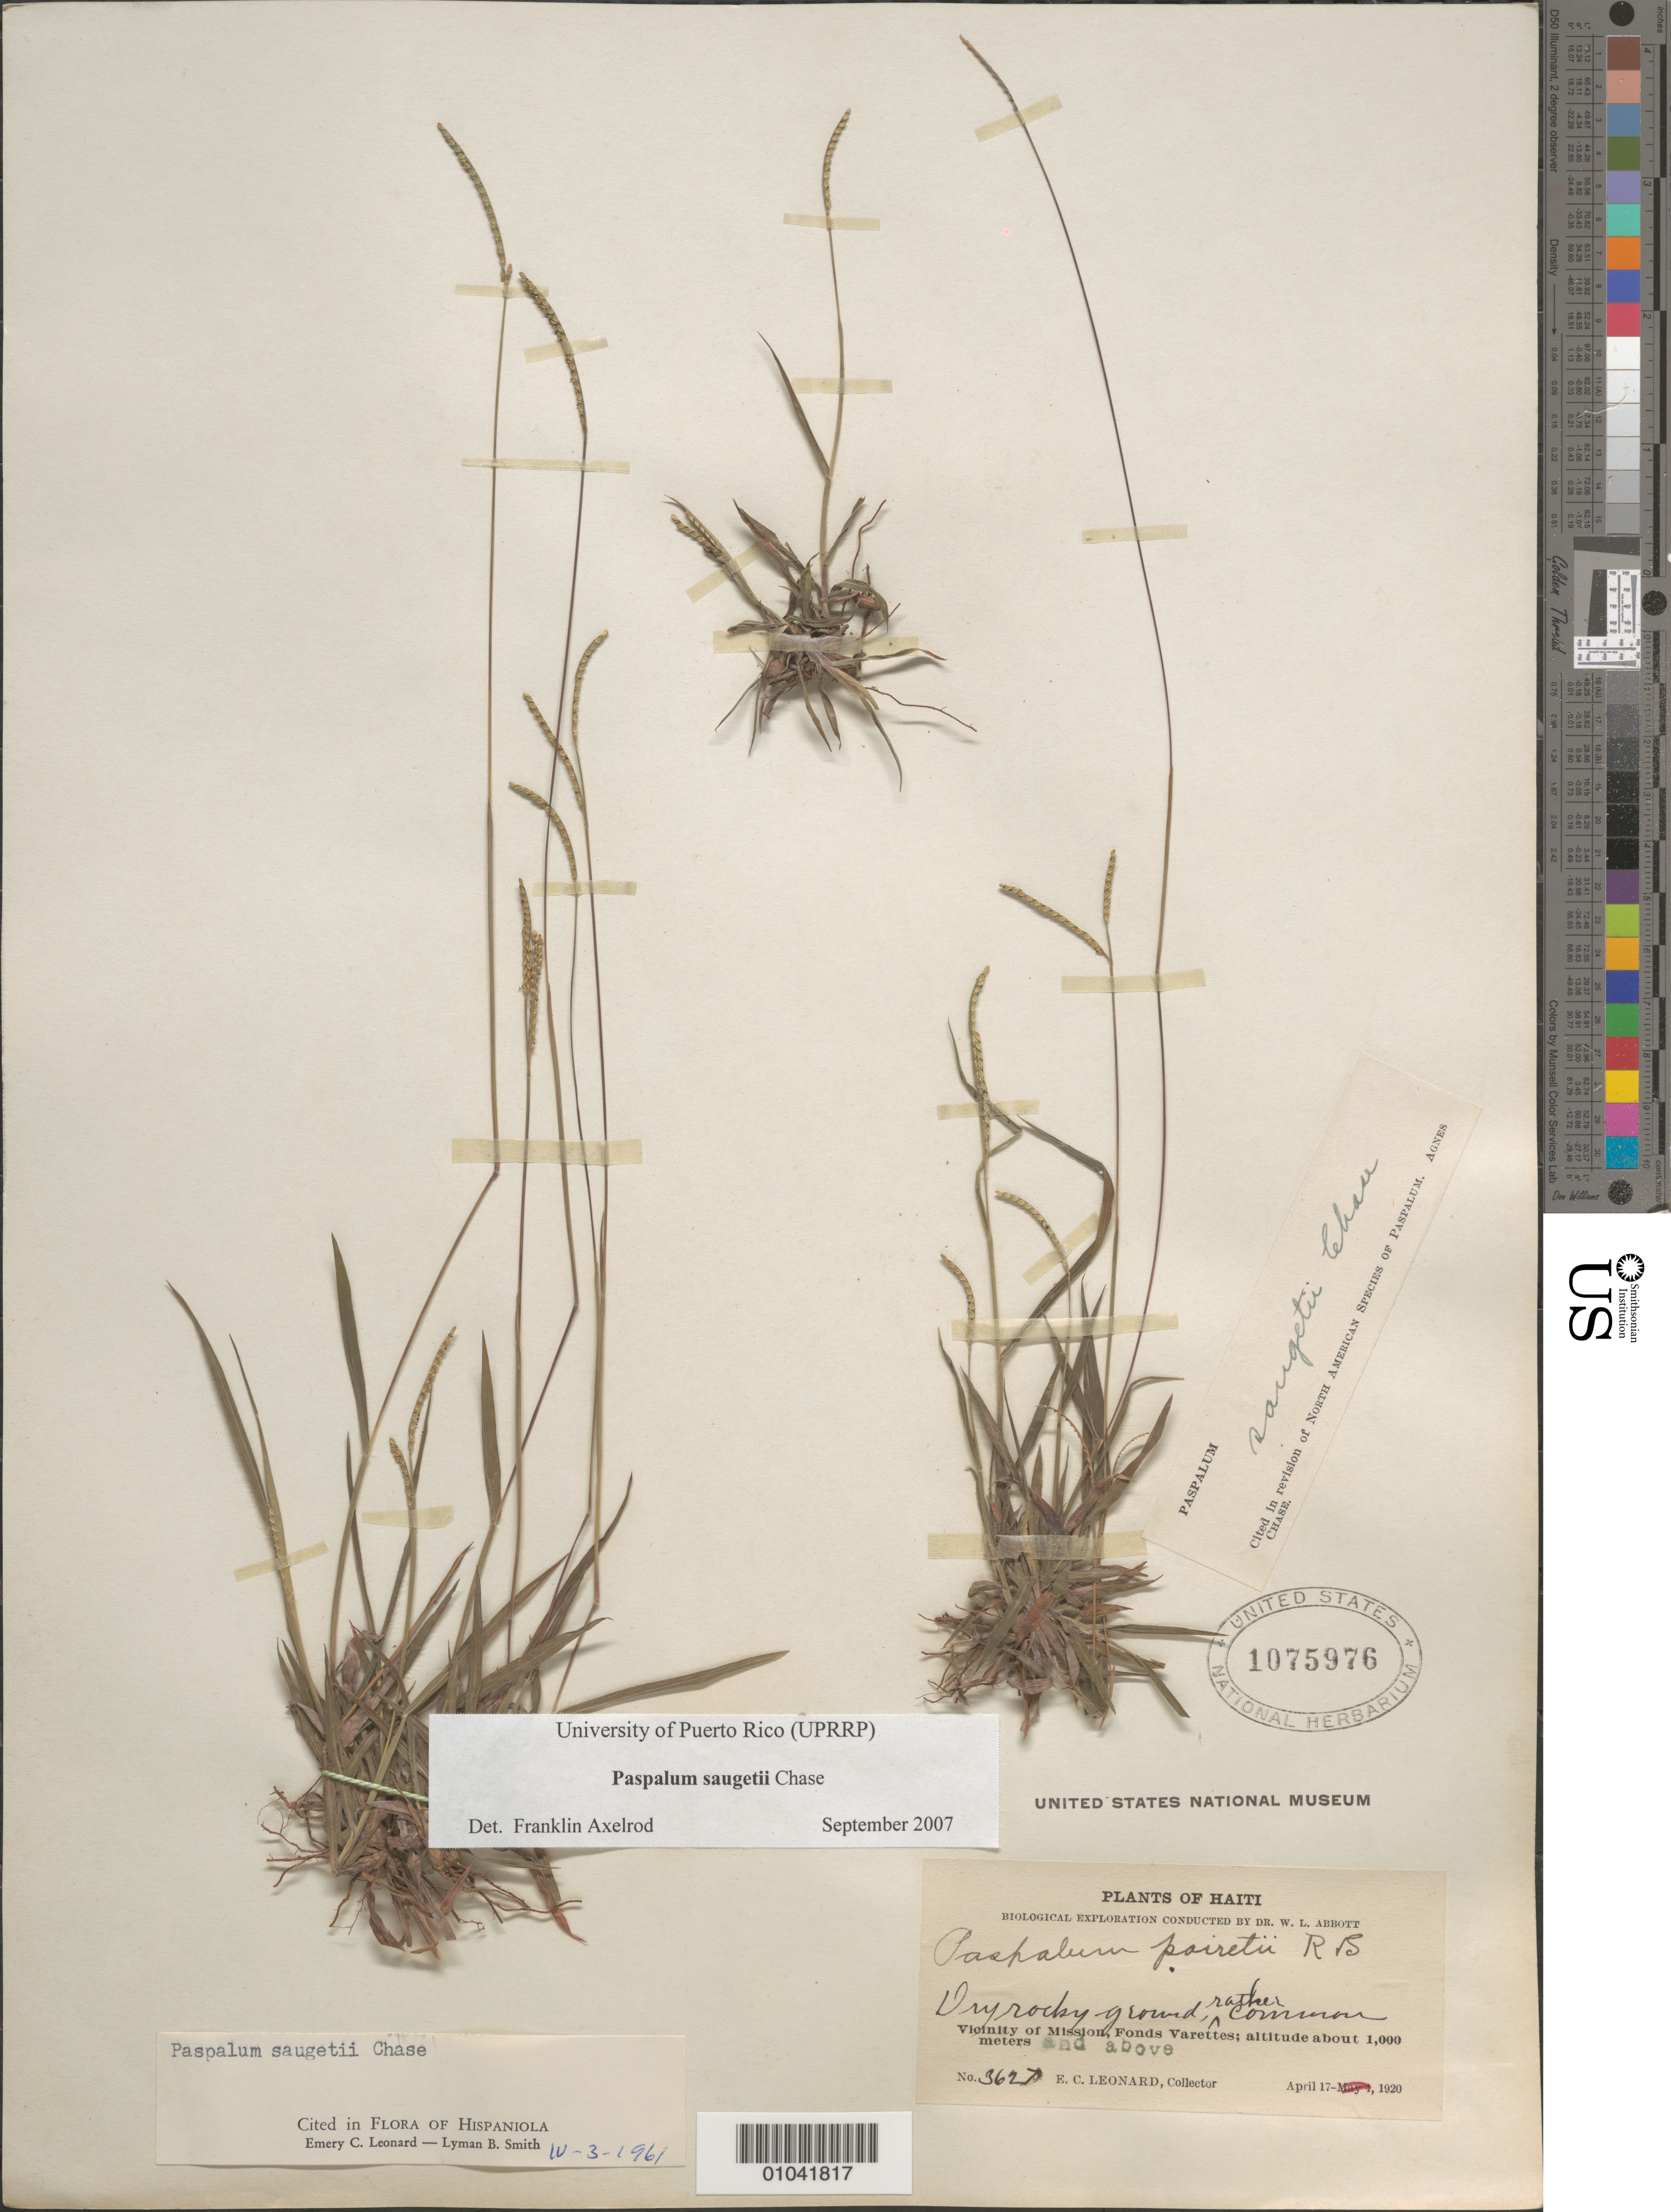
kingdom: Plantae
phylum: Tracheophyta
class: Liliopsida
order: Poales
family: Poaceae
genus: Paspalum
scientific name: Paspalum saugetii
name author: Chase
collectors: E. C. Leonard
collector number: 3627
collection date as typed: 17 Apr 1920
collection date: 1920-04-17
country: Haiti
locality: Vicinity of Mission, Fonds Varettes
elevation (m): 1000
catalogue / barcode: US 1075976